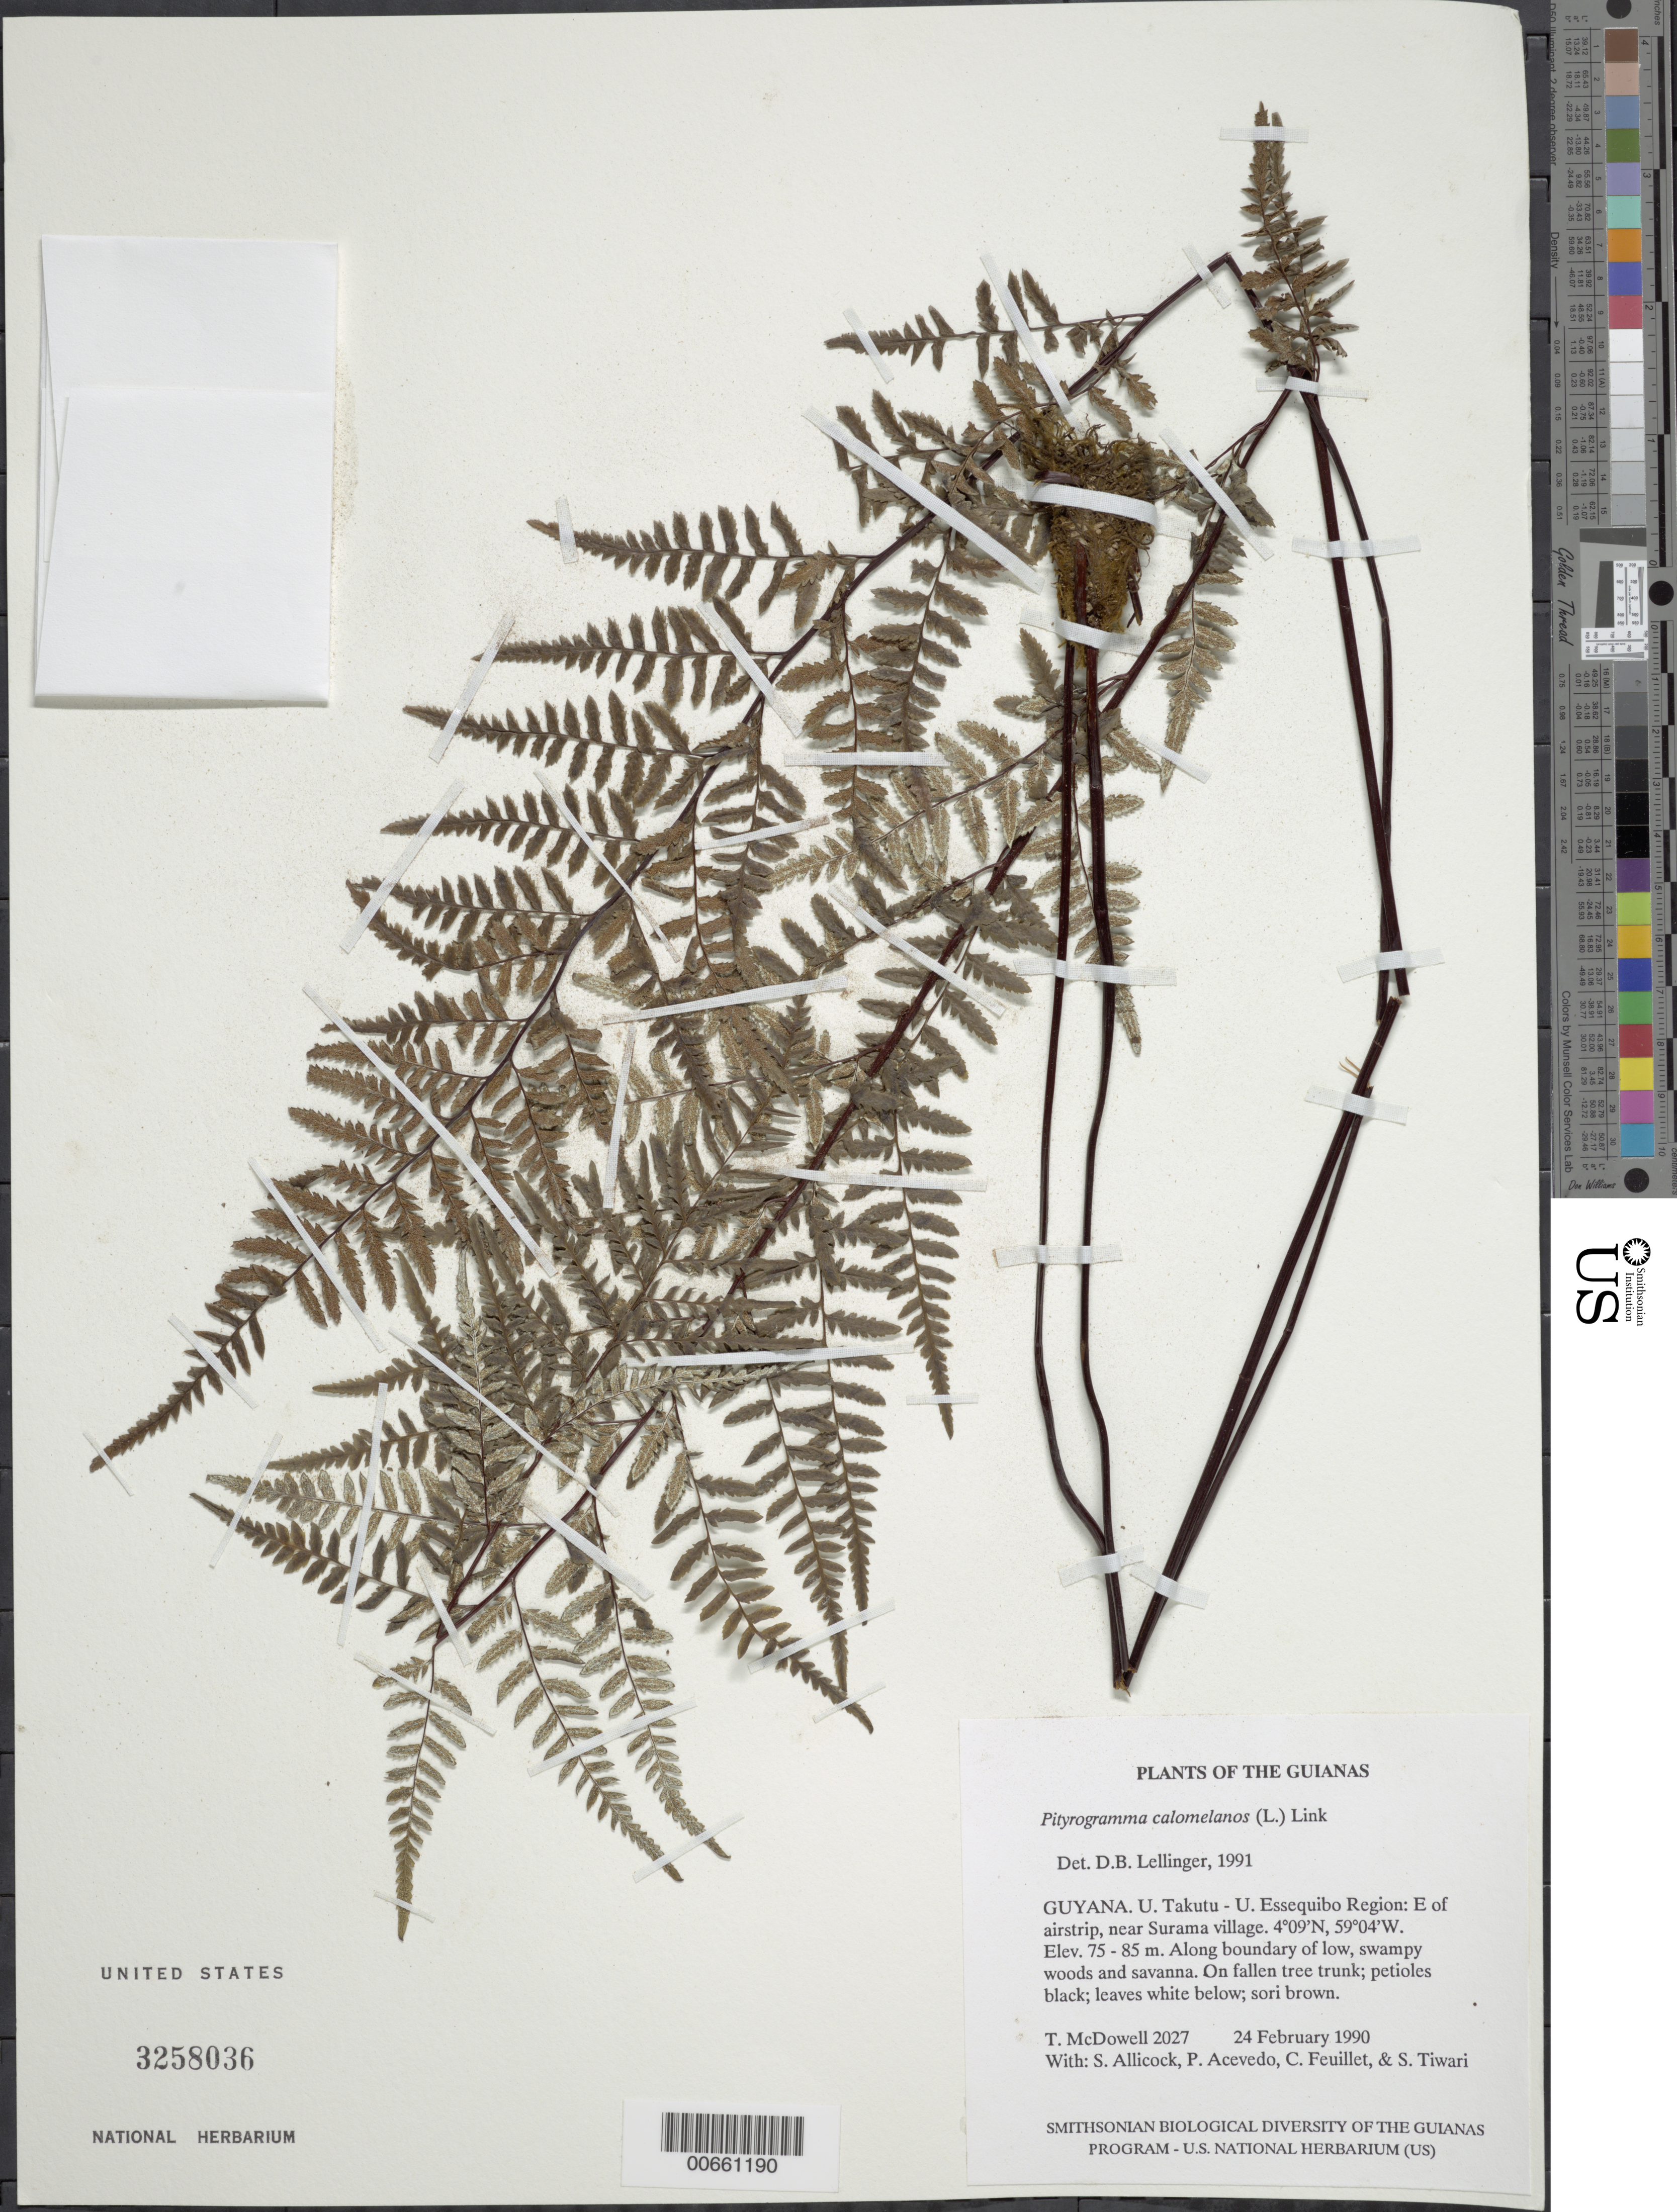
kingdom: Plantae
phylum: Tracheophyta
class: Polypodiopsida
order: Polypodiales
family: Pteridaceae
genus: Pityrogramma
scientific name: Pityrogramma calomelanos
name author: (L.) Link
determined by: Lellinger, David B., (BOT), Smithsonian Institution - National Museum of Natural History (UNITED STATES)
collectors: T. McDowell, S. Allicock, P. Acevedo-Rodr., C. Feuillet & S. Tiwari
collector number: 2027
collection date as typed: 24 February 1990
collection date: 1990-02-24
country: Guyana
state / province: U. Takutu-U. Essequibo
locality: E of airstrip, near Surama Village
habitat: Along boundary of low, swampy woods and savanna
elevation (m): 75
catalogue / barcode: US 3258036